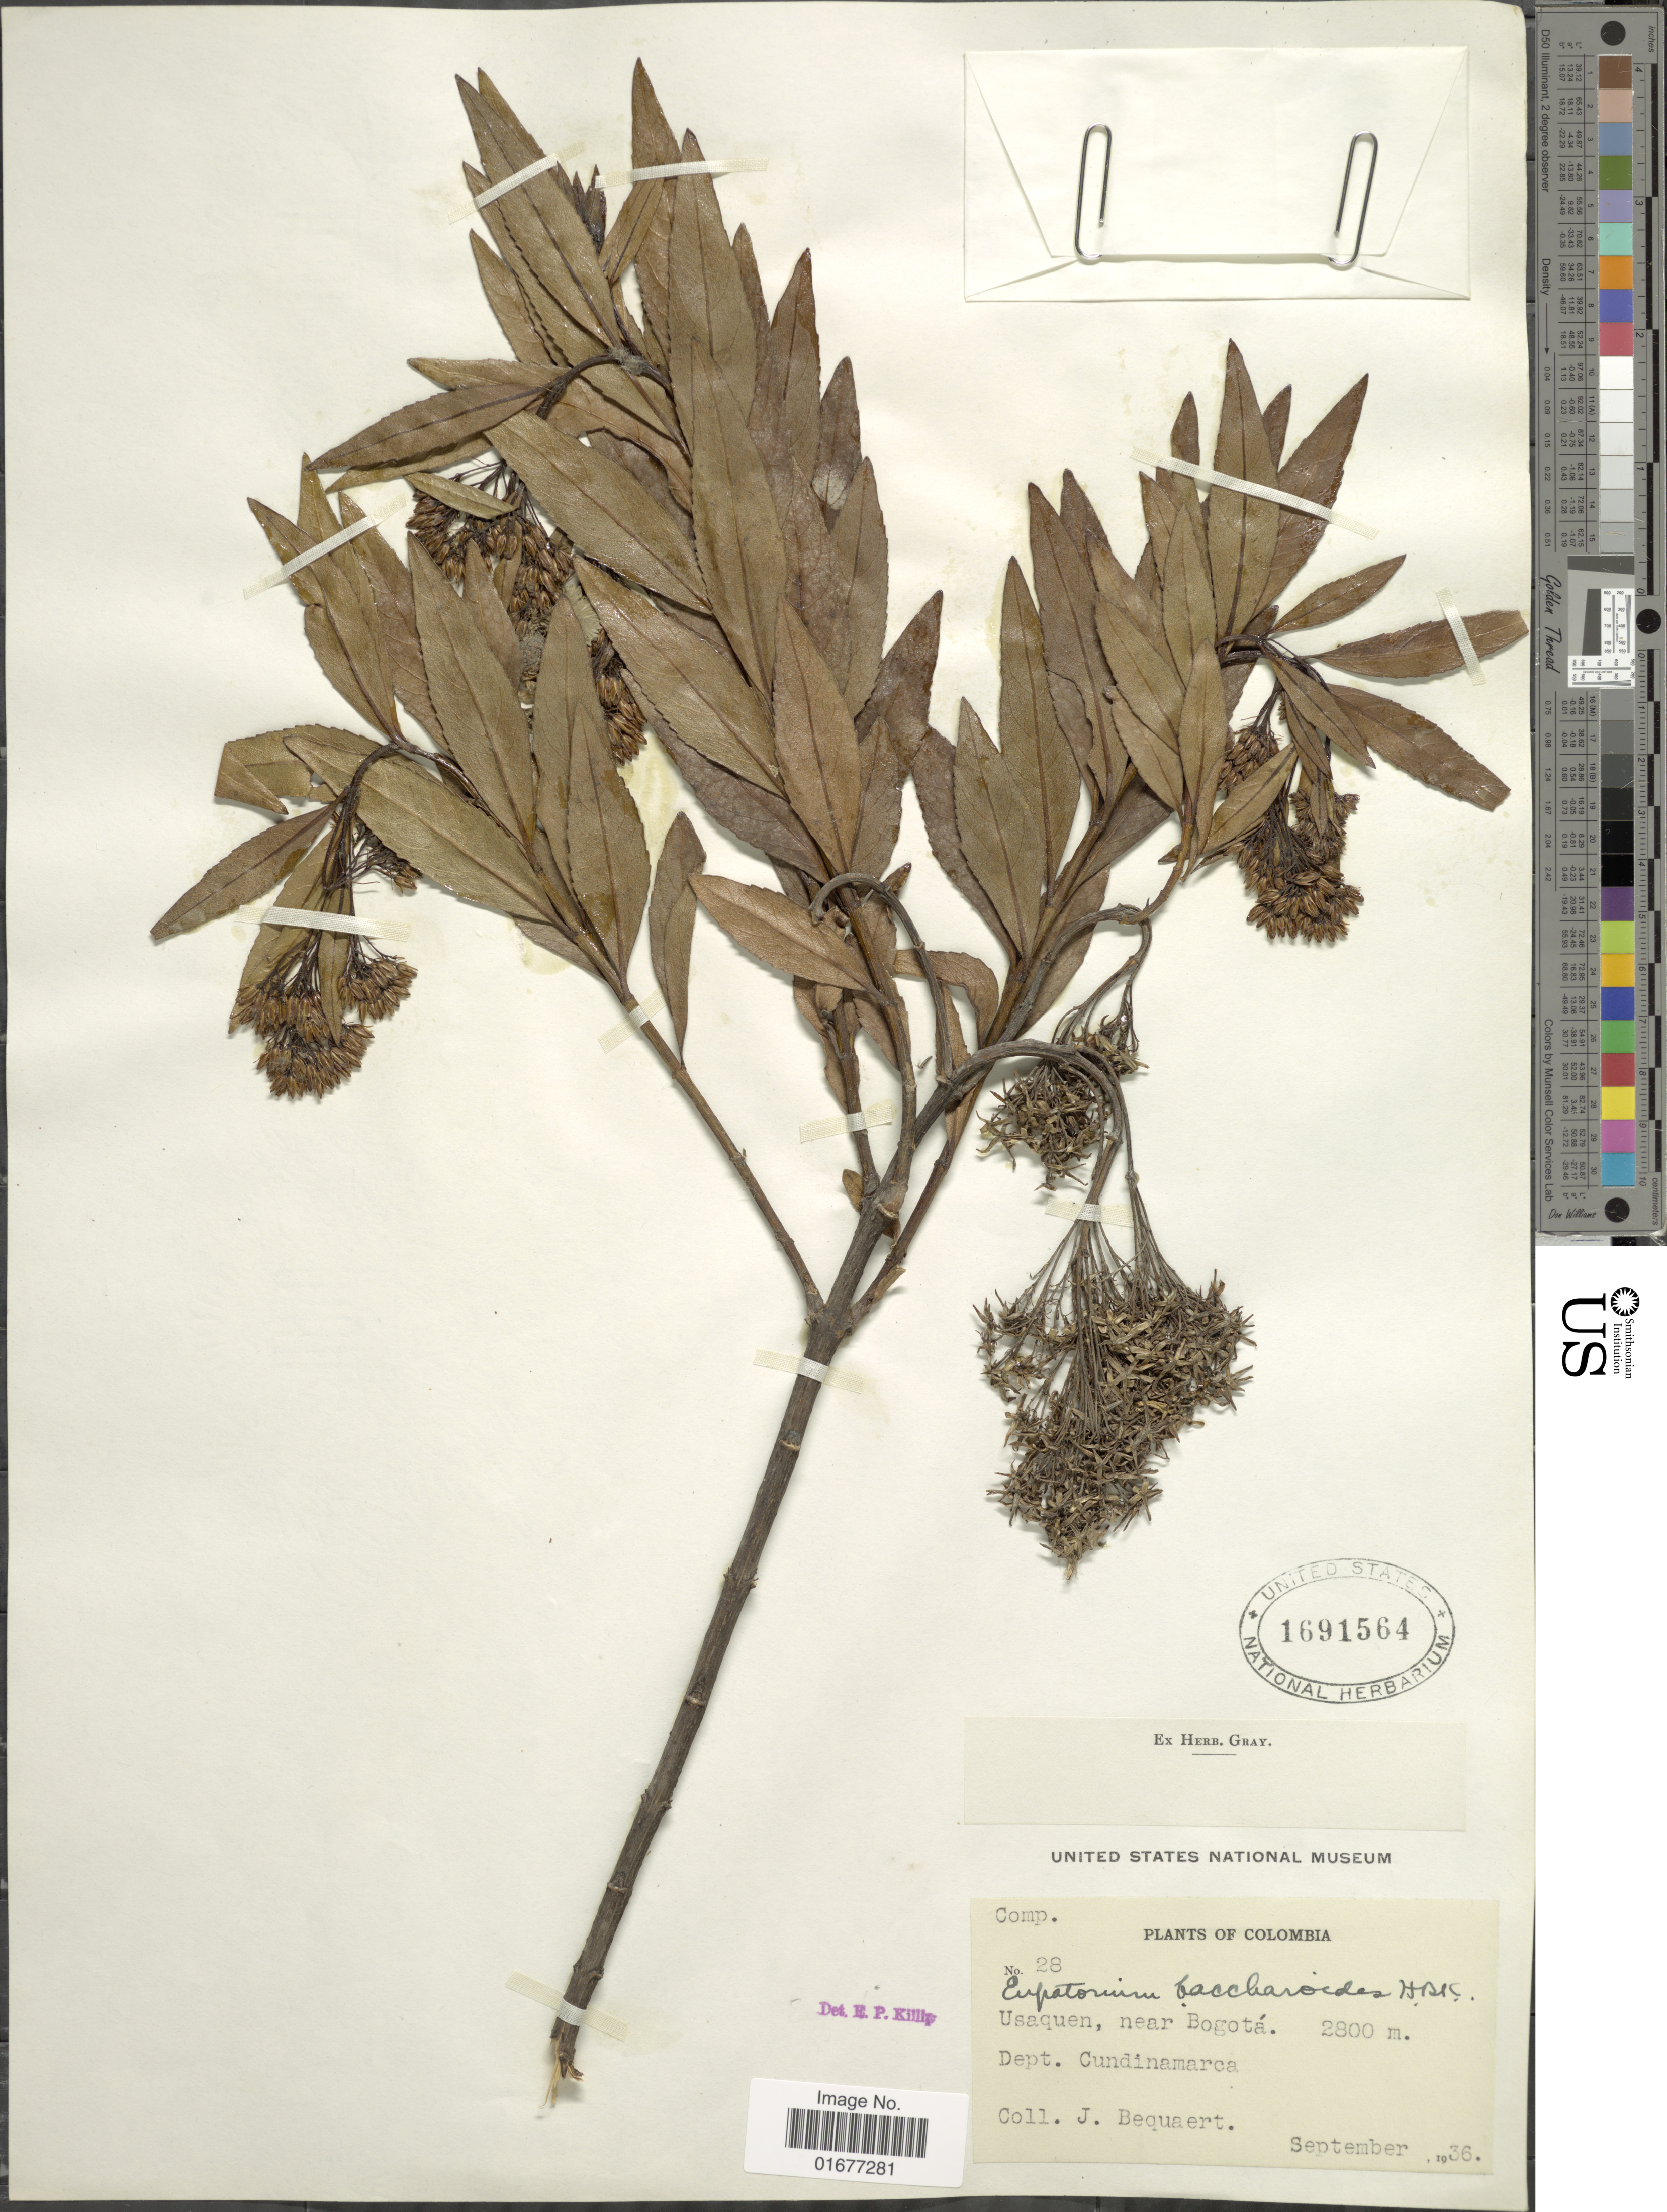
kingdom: Plantae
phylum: Tracheophyta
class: Magnoliopsida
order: Asterales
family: Asteraceae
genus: Ageratina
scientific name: Ageratina baccharoides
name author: (Kunth) R.M. King & H. Rob.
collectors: J. Bequaert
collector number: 28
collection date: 1936-09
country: Colombia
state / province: Cundinamarca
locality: Usaquen, near Bogota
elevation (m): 2800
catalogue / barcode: US 1691564